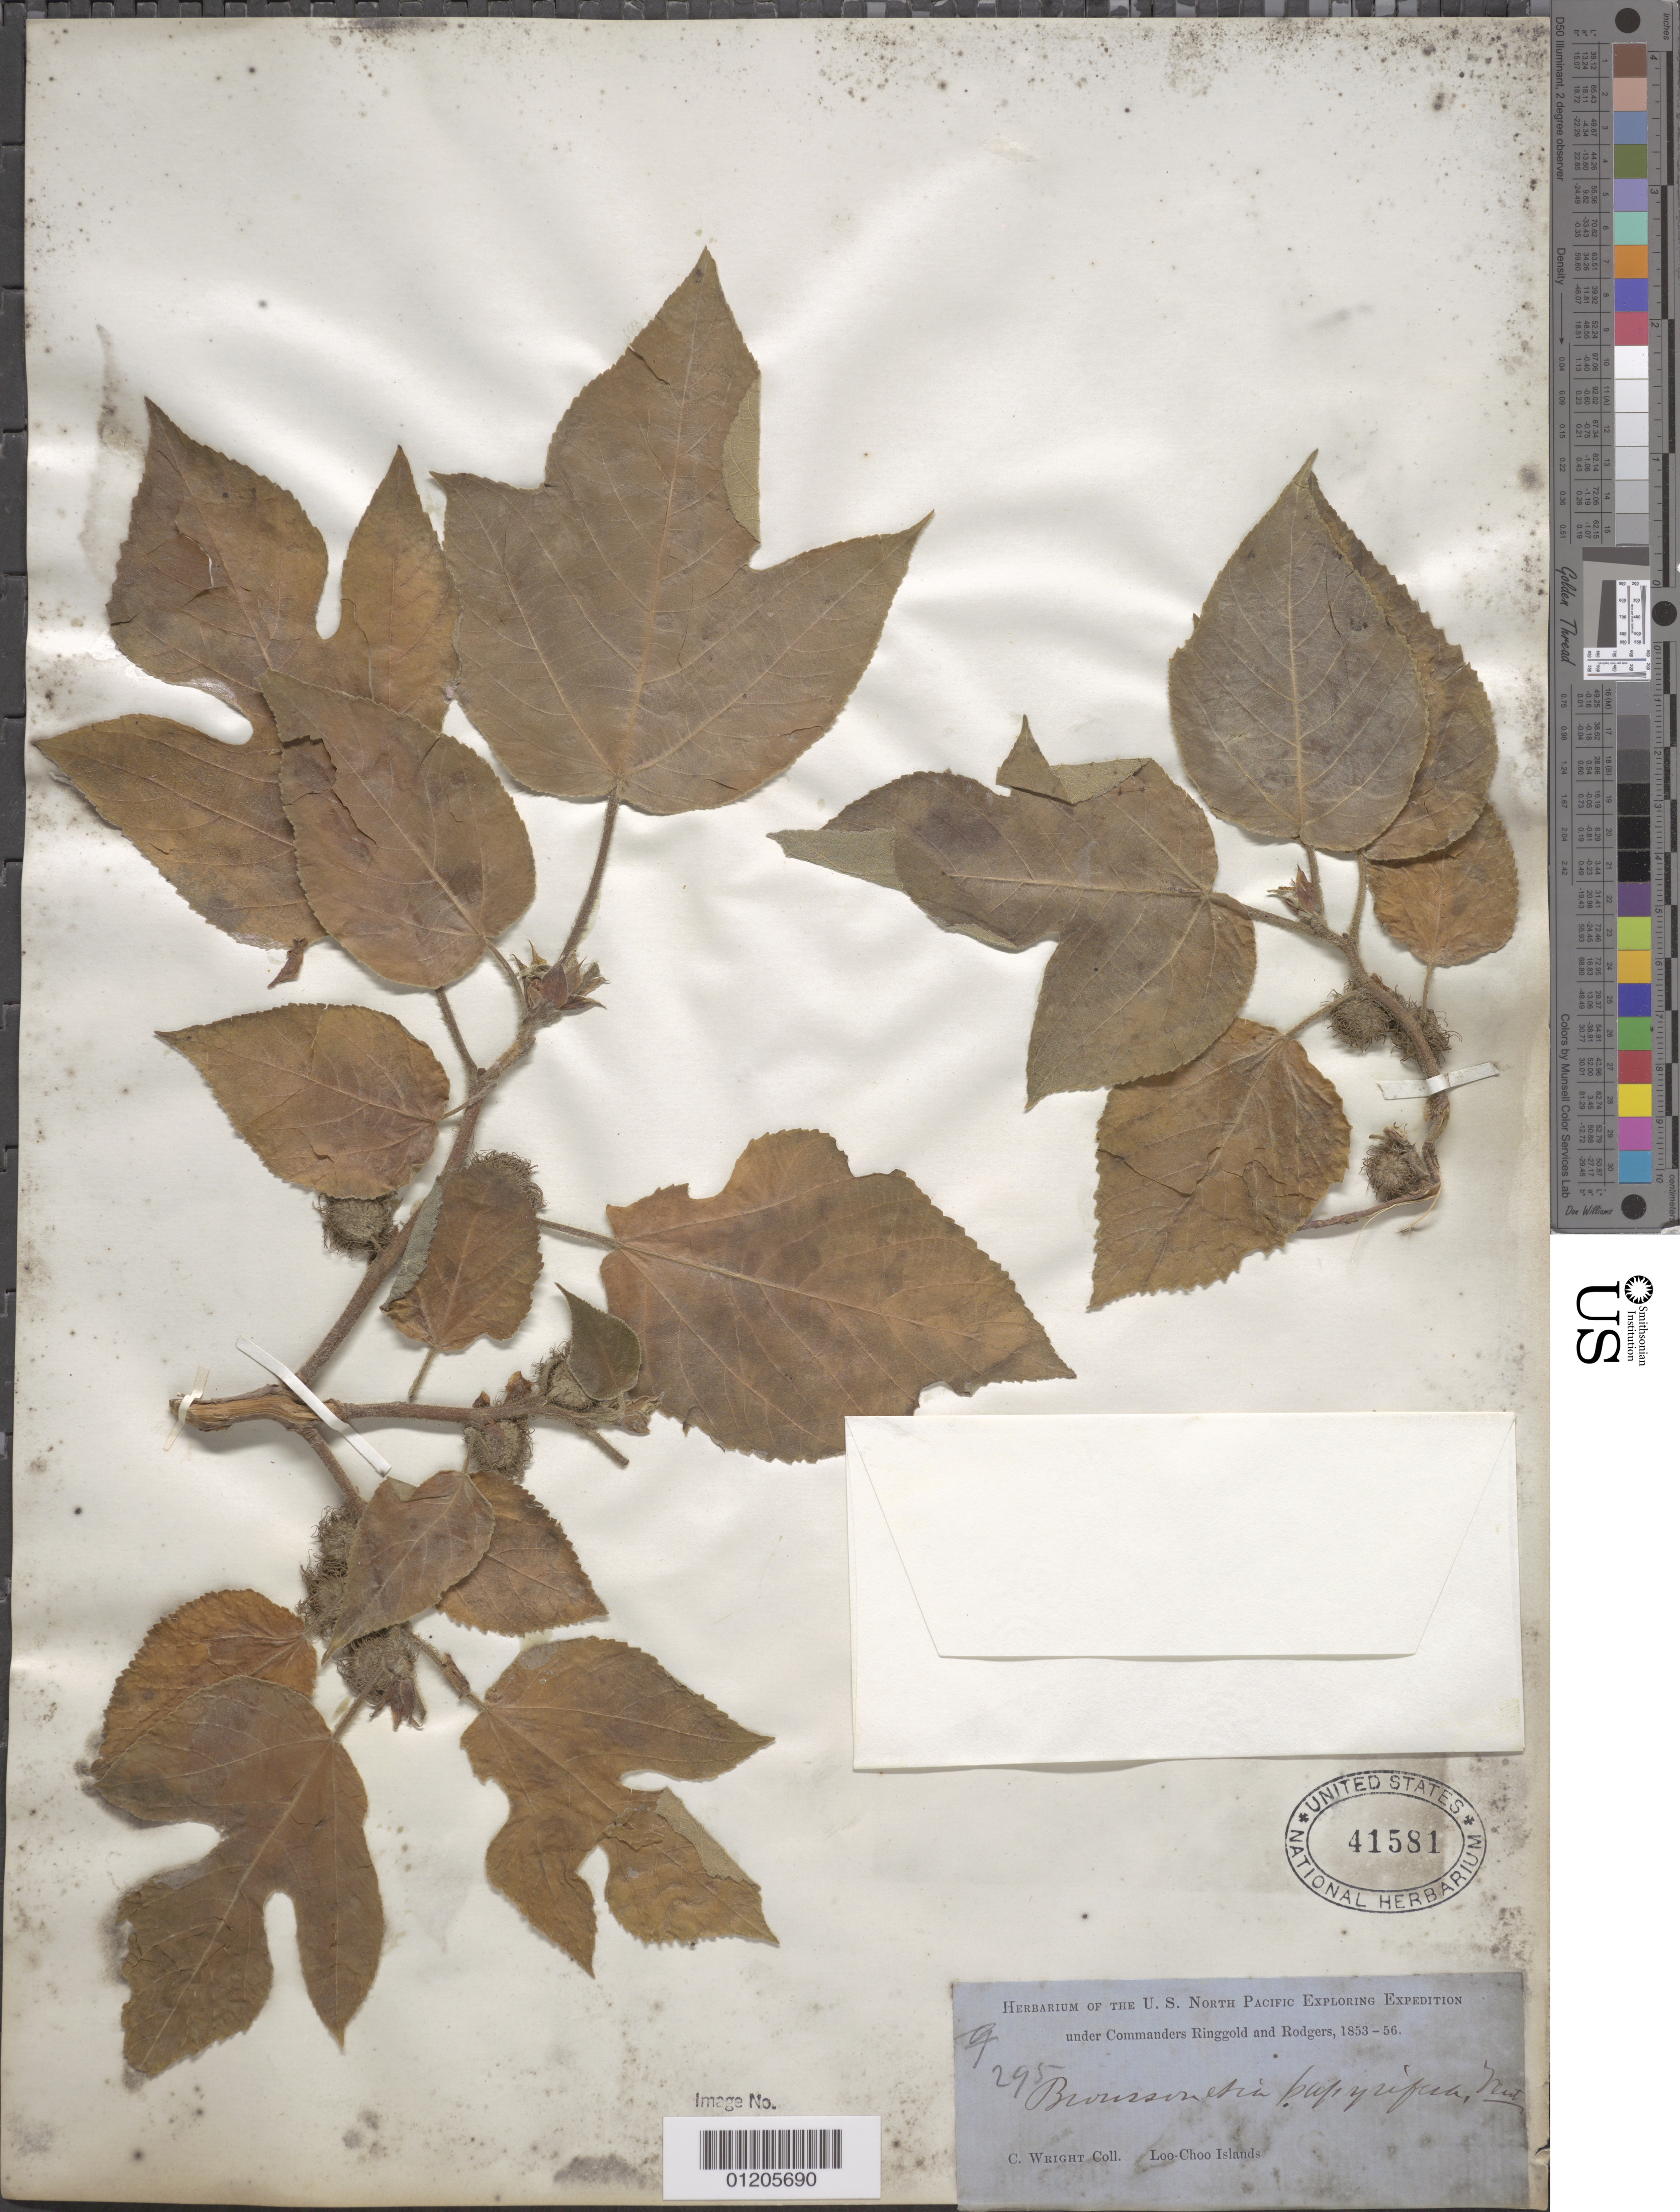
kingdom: Plantae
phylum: Tracheophyta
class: Magnoliopsida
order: Rosales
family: Moraceae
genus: Broussonetia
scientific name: Broussonetia papyrifera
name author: (L.) L'Hér. ex Vent.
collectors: C. Wright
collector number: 295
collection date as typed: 1853 to -- --- 1856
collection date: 1853/1856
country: Japan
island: Ryukyu Islands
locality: Loo Choo Islands.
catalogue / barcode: US 41581